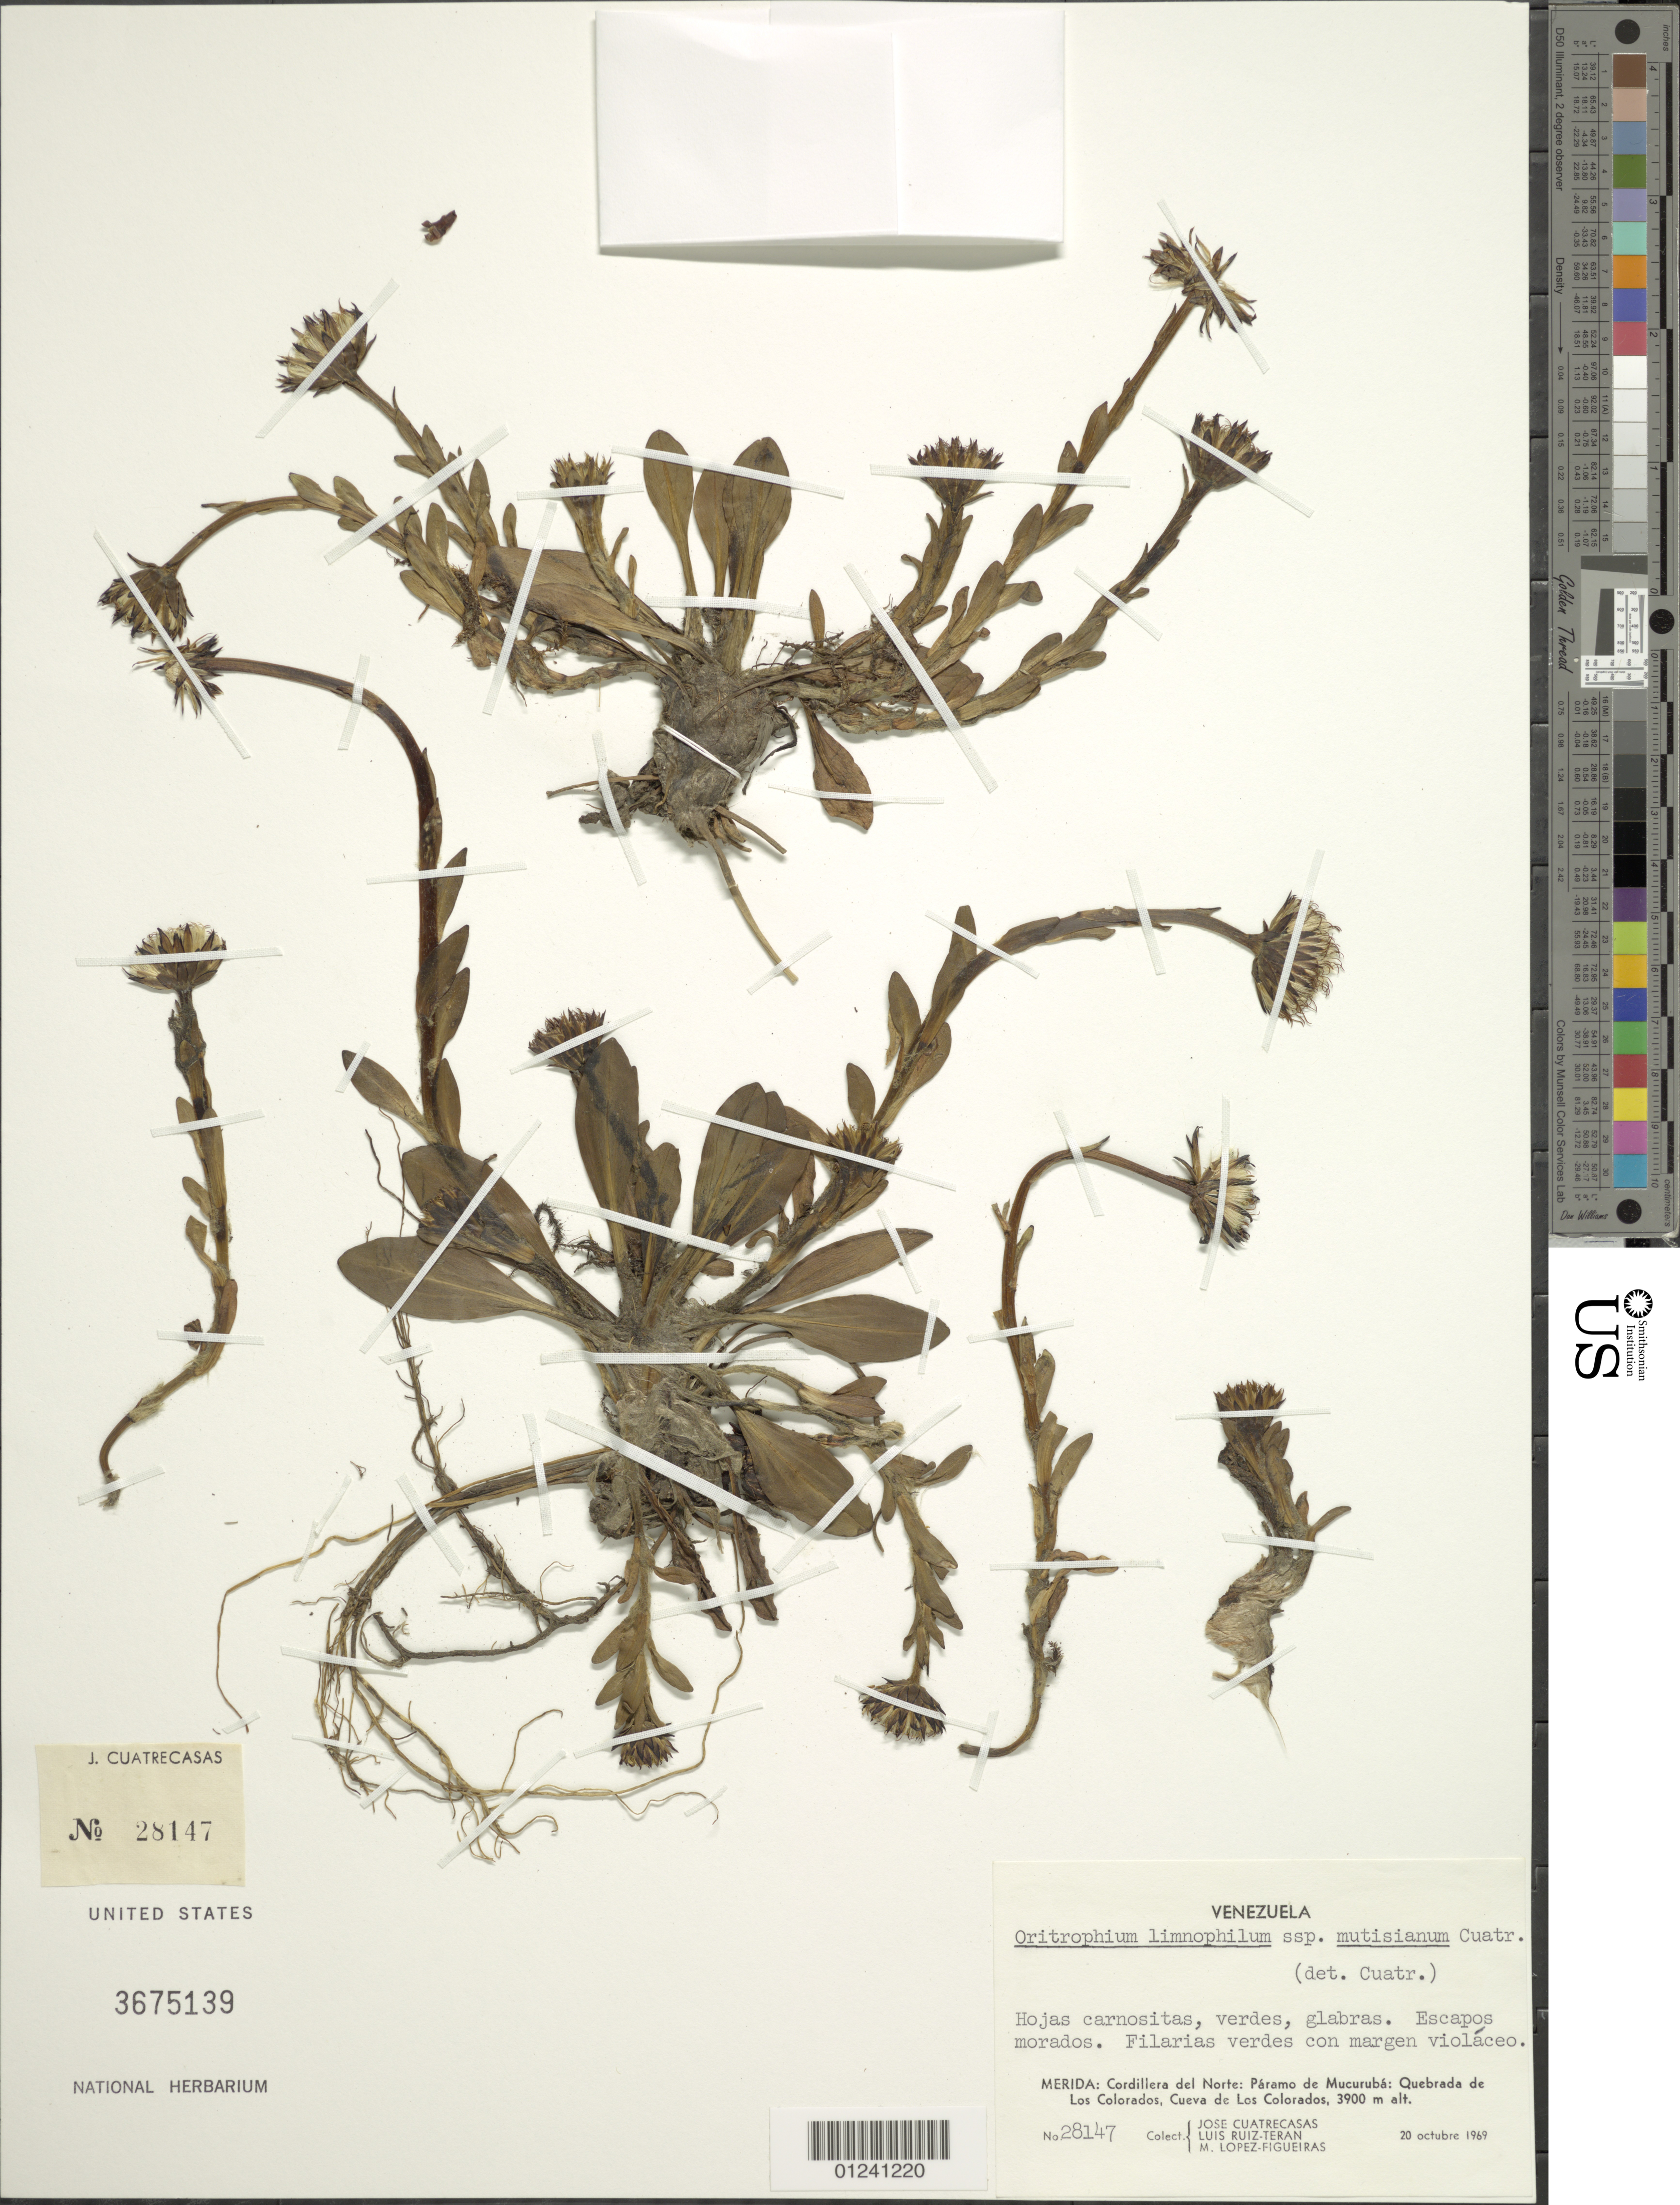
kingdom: Plantae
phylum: Tracheophyta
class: Magnoliopsida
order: Asterales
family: Asteraceae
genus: Oritrophium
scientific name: Oritrophium limnophilum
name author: (Sch. Bip.) Cuatrec.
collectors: J. Cuatrecasas, L. E. Ruíz-Terán & M. Figueras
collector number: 28147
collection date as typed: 20-Oct-69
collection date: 1969-10-20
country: Venezuela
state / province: Mérida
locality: Cordillera del Norte: Par. de Mucuruba: Quebrada de Los Colorados, Cueva de Los Colorados.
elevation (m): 3900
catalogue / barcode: US 3675139